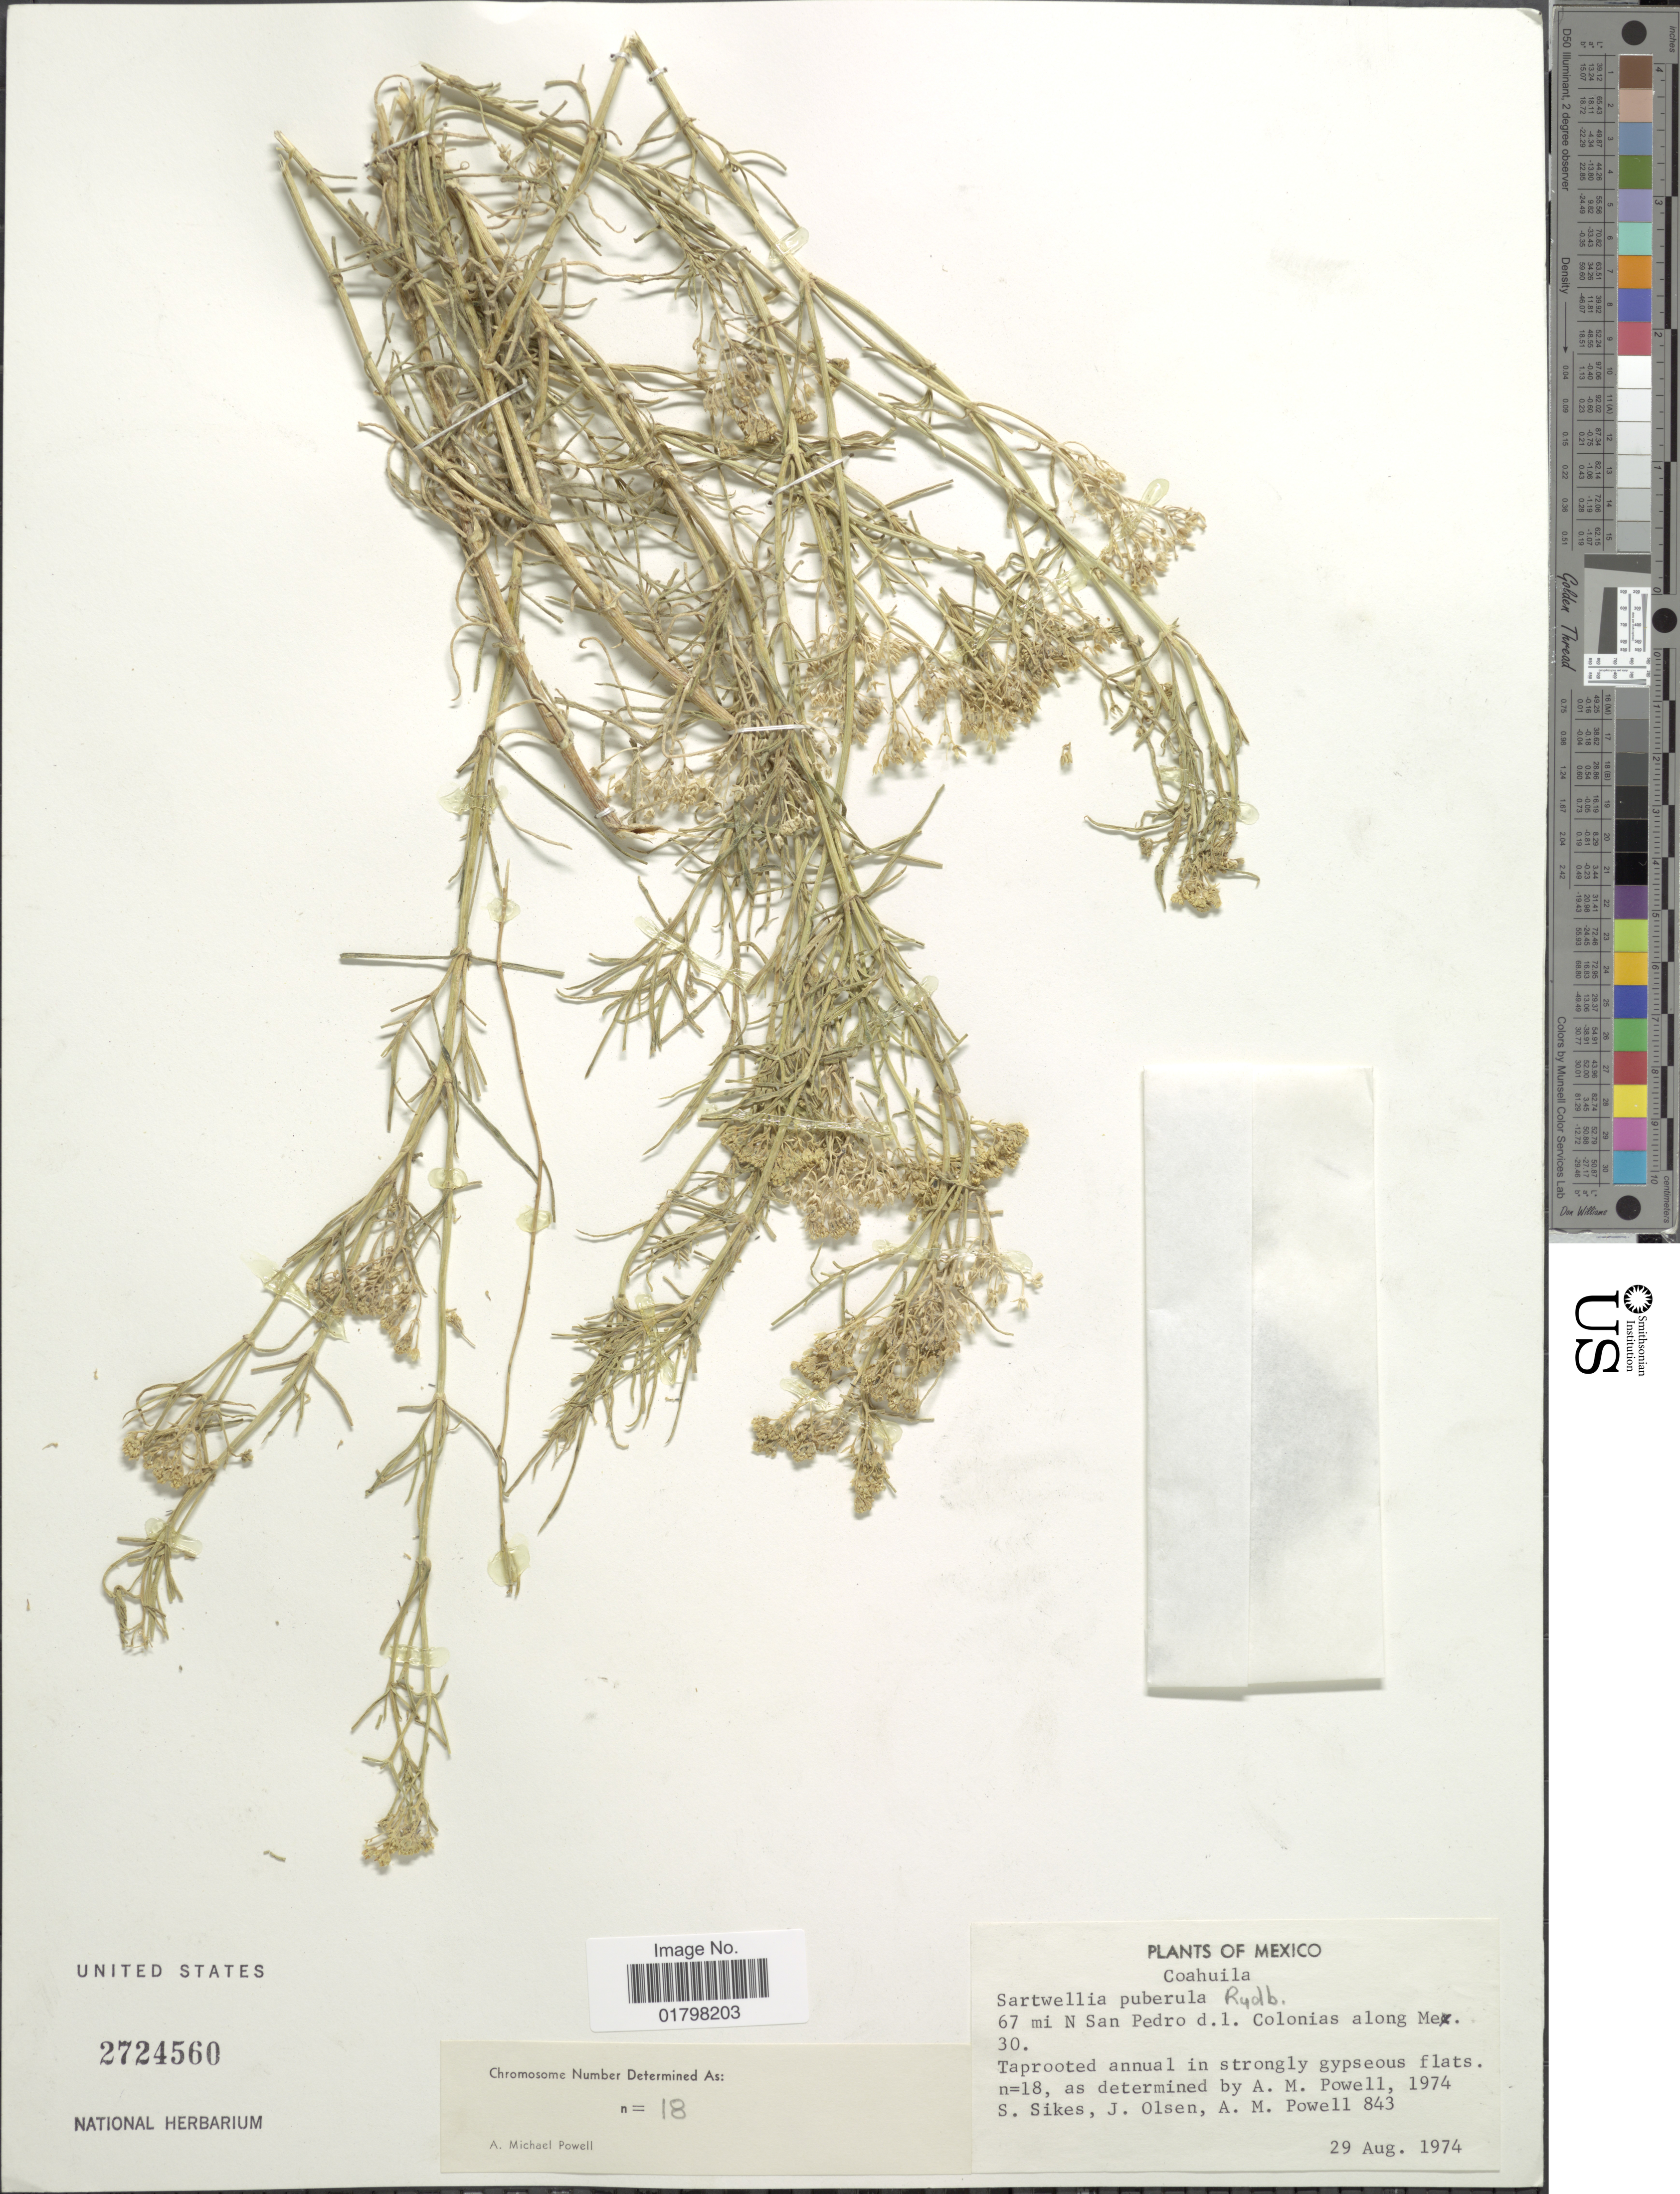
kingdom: Plantae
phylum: Tracheophyta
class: Magnoliopsida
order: Asterales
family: Asteraceae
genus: Sartwellia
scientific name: Sartwellia puberula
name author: Rydb.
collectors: S. Sikes, J. Olsen & A. M. Powell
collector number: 843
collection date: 1974-08-29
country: Mexico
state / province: Coahuila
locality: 67 mi N San Pedro d.l. Colonias along Mex. 30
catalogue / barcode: US 2724560